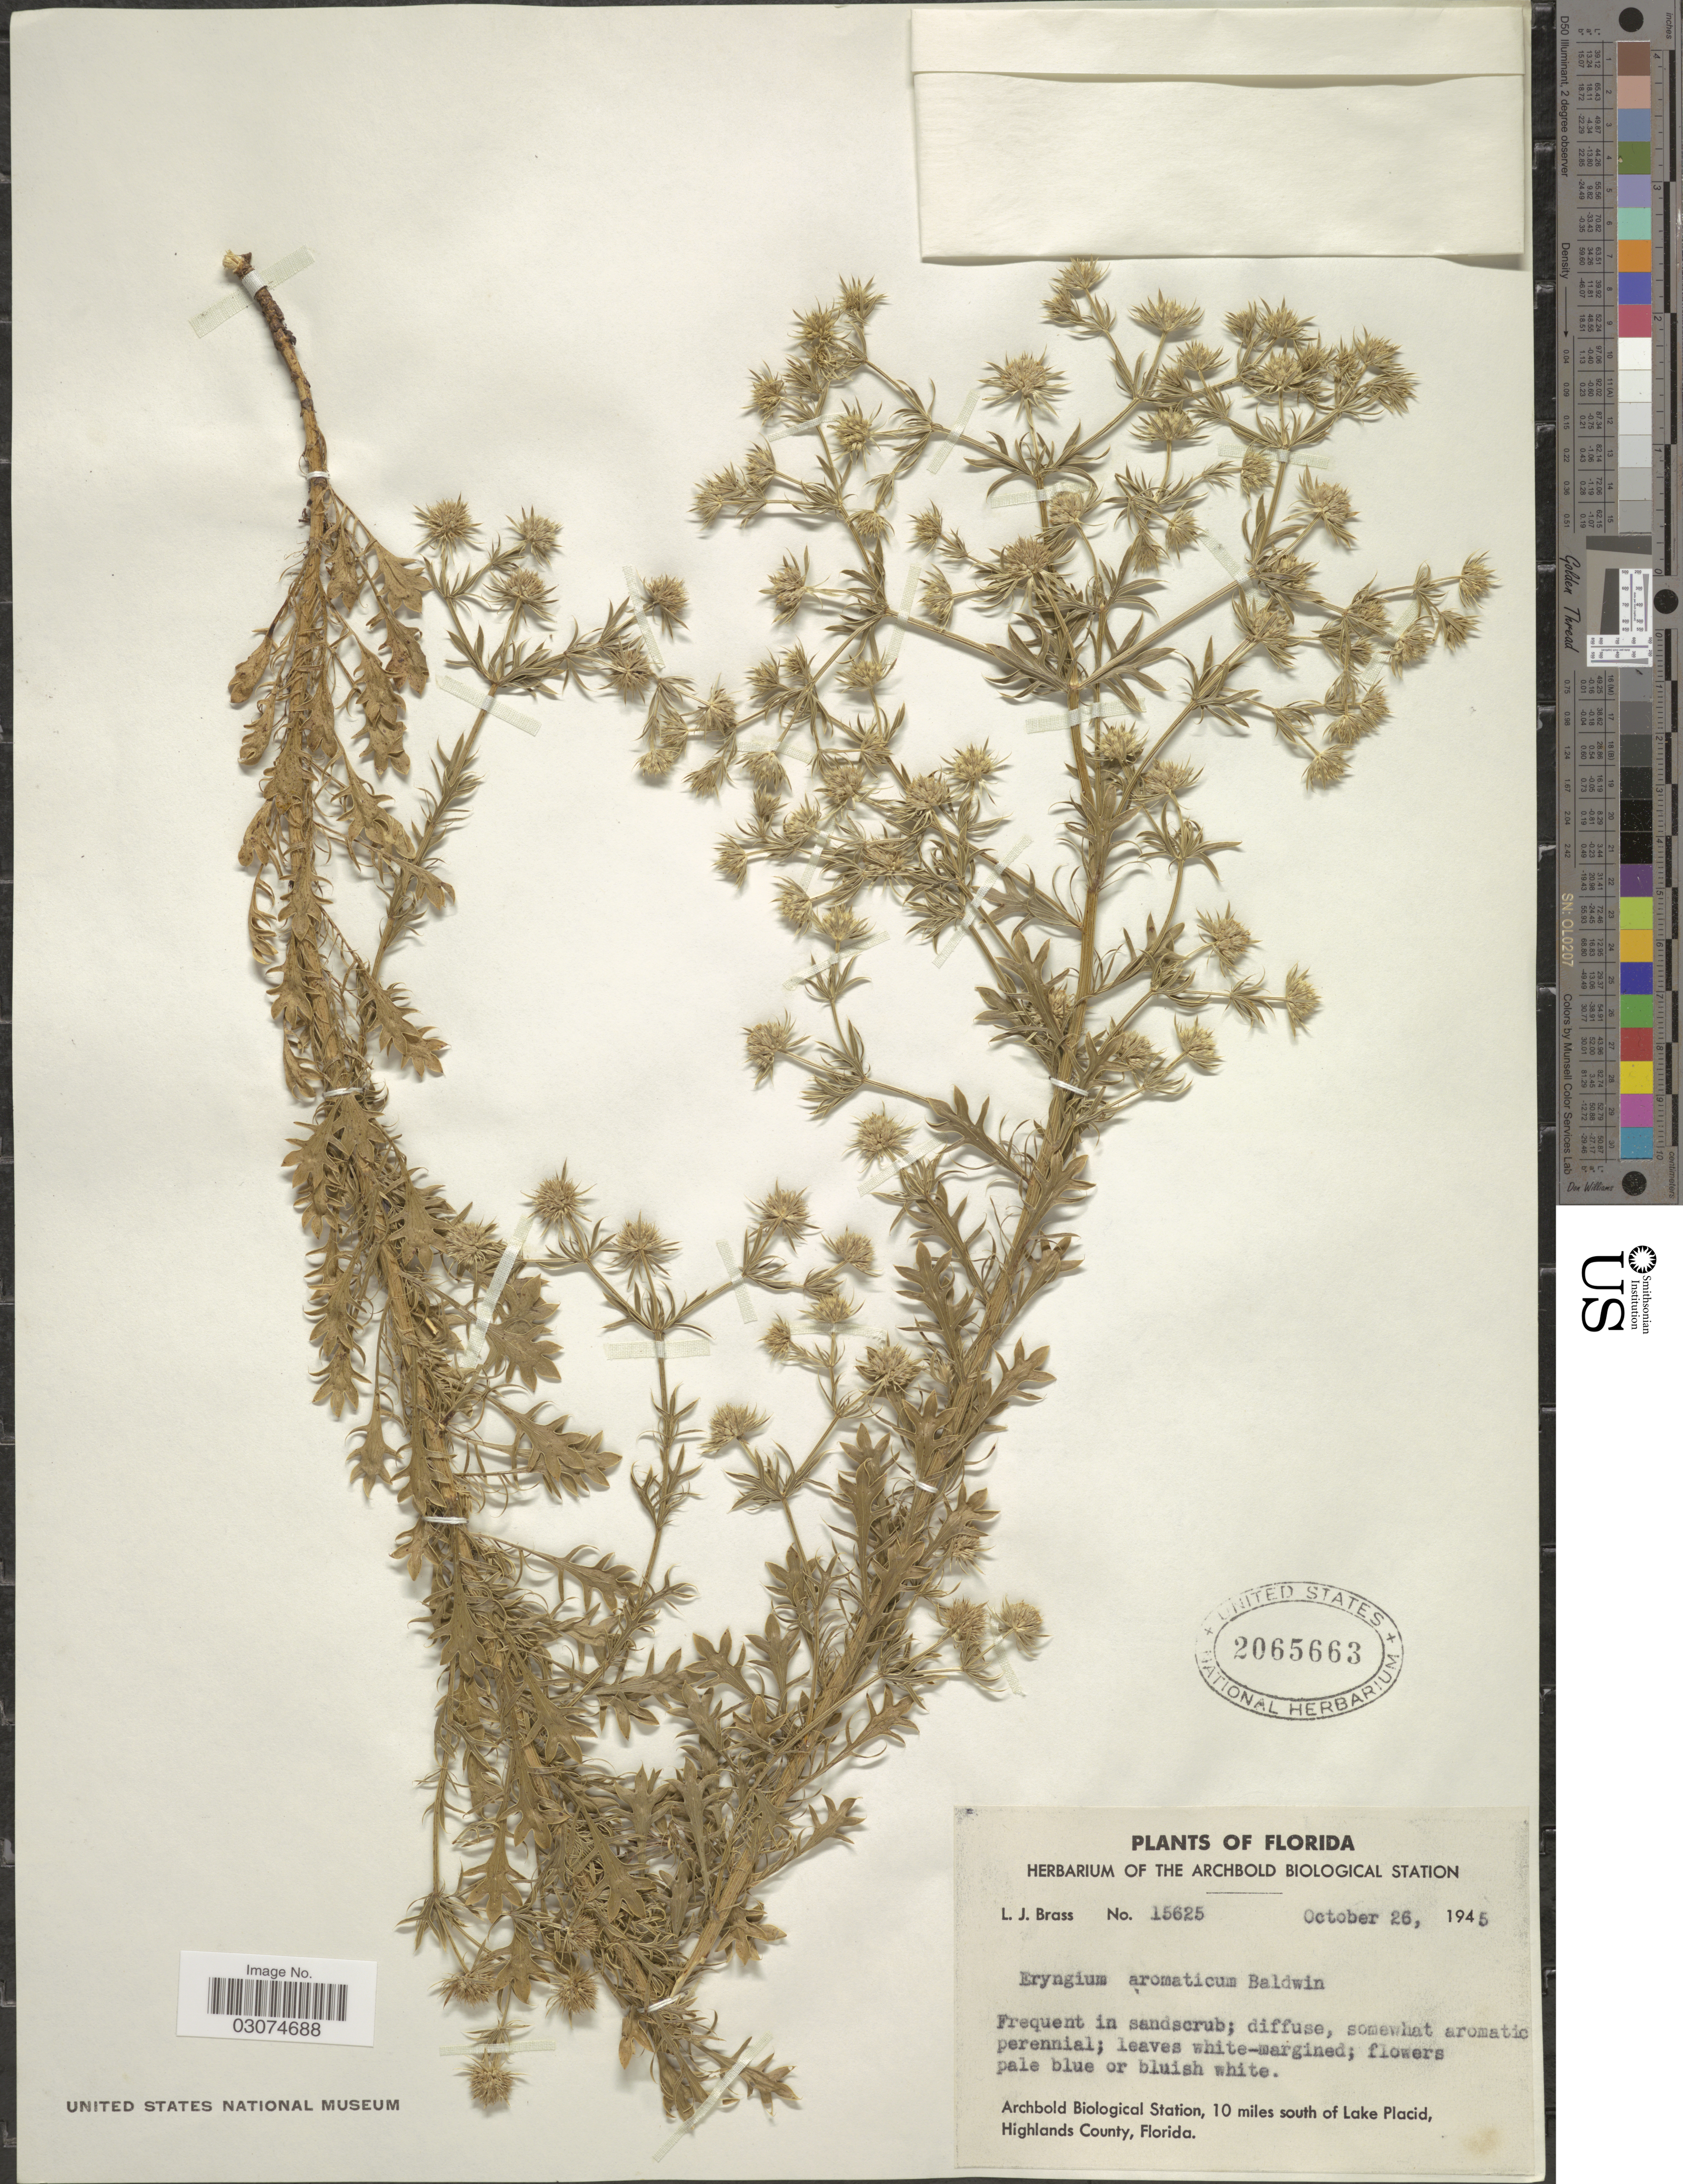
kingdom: Plantae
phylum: Tracheophyta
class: Magnoliopsida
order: Apiales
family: Apiaceae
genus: Eryngium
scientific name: Eryngium aromaticum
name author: Baldwin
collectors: L. J. Brass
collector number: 15625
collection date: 1945-10-26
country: United States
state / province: Florida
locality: Archbold Biological Station, 10 miles south of Lake Placid, Highlands County.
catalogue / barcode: US 2065663